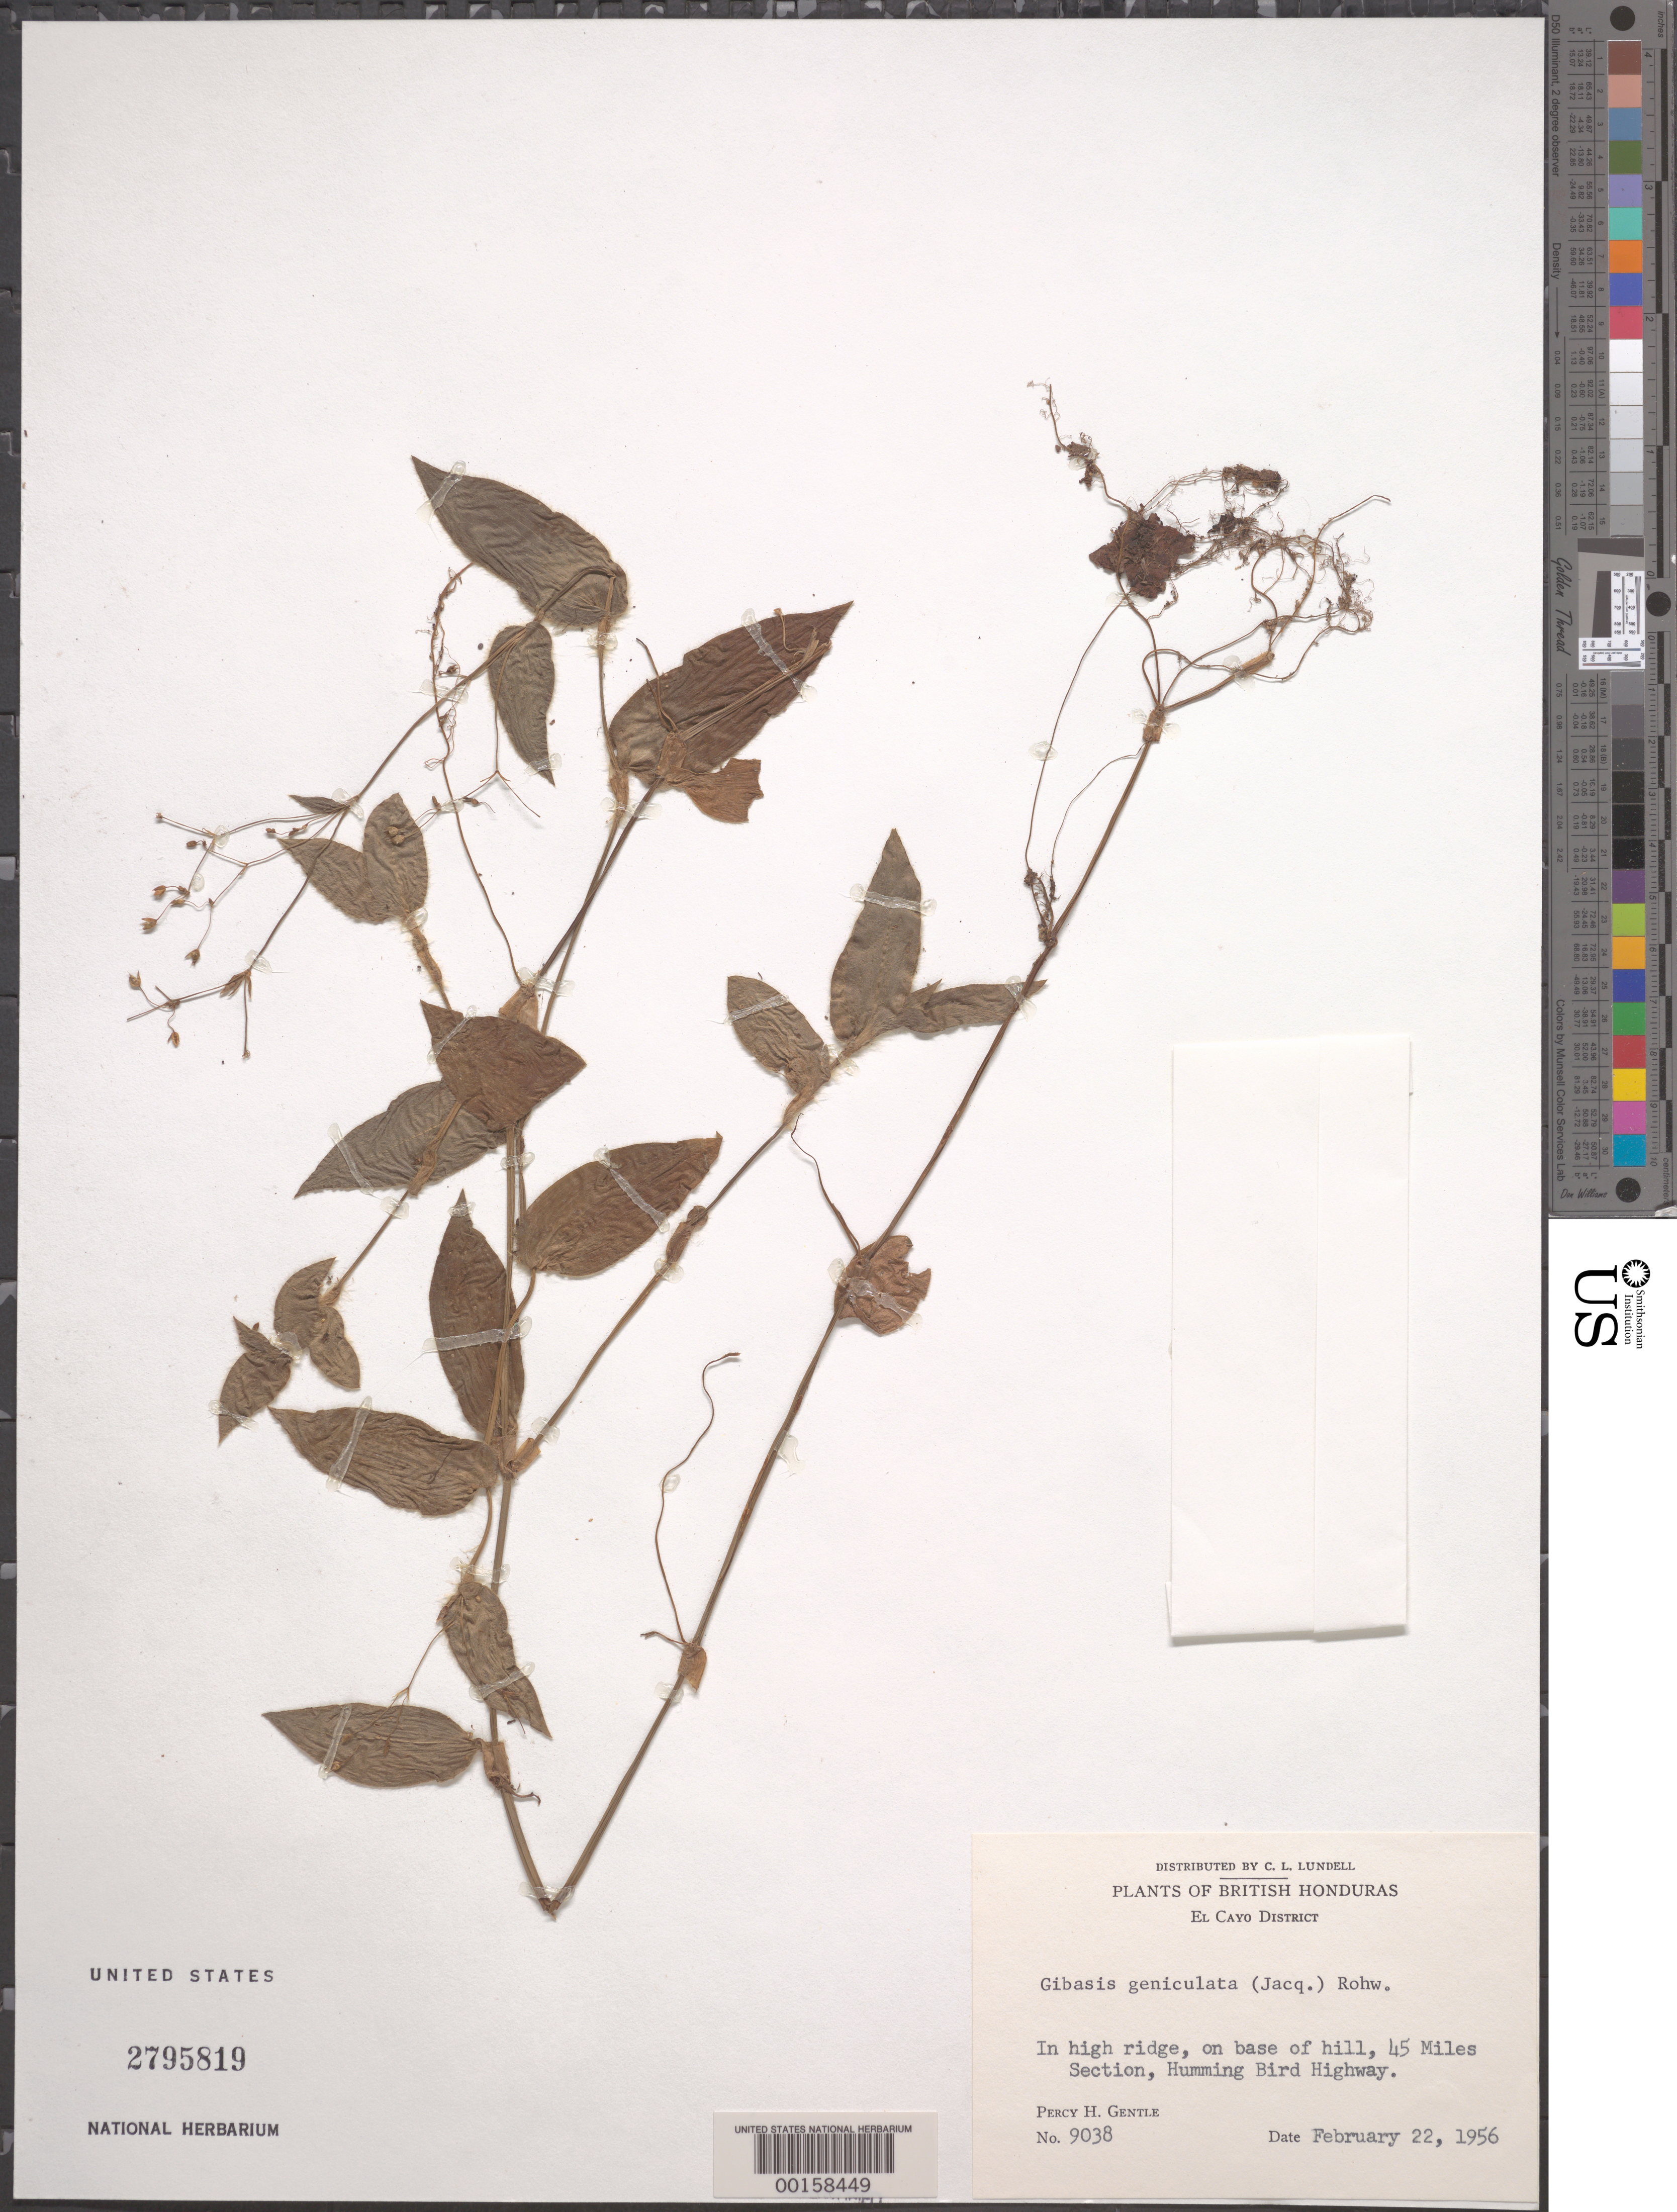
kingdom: Plantae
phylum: Tracheophyta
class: Liliopsida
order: Commelinales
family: Commelinaceae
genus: Gibasis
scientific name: Gibasis geniculata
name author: (Jacq.) Rohweder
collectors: P. H. Gentle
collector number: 9038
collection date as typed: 22 Feb 1956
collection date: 1956-02-22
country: Belize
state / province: Cayo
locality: Humming Bird Highway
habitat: High ridge, hill slope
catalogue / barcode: US 2795819